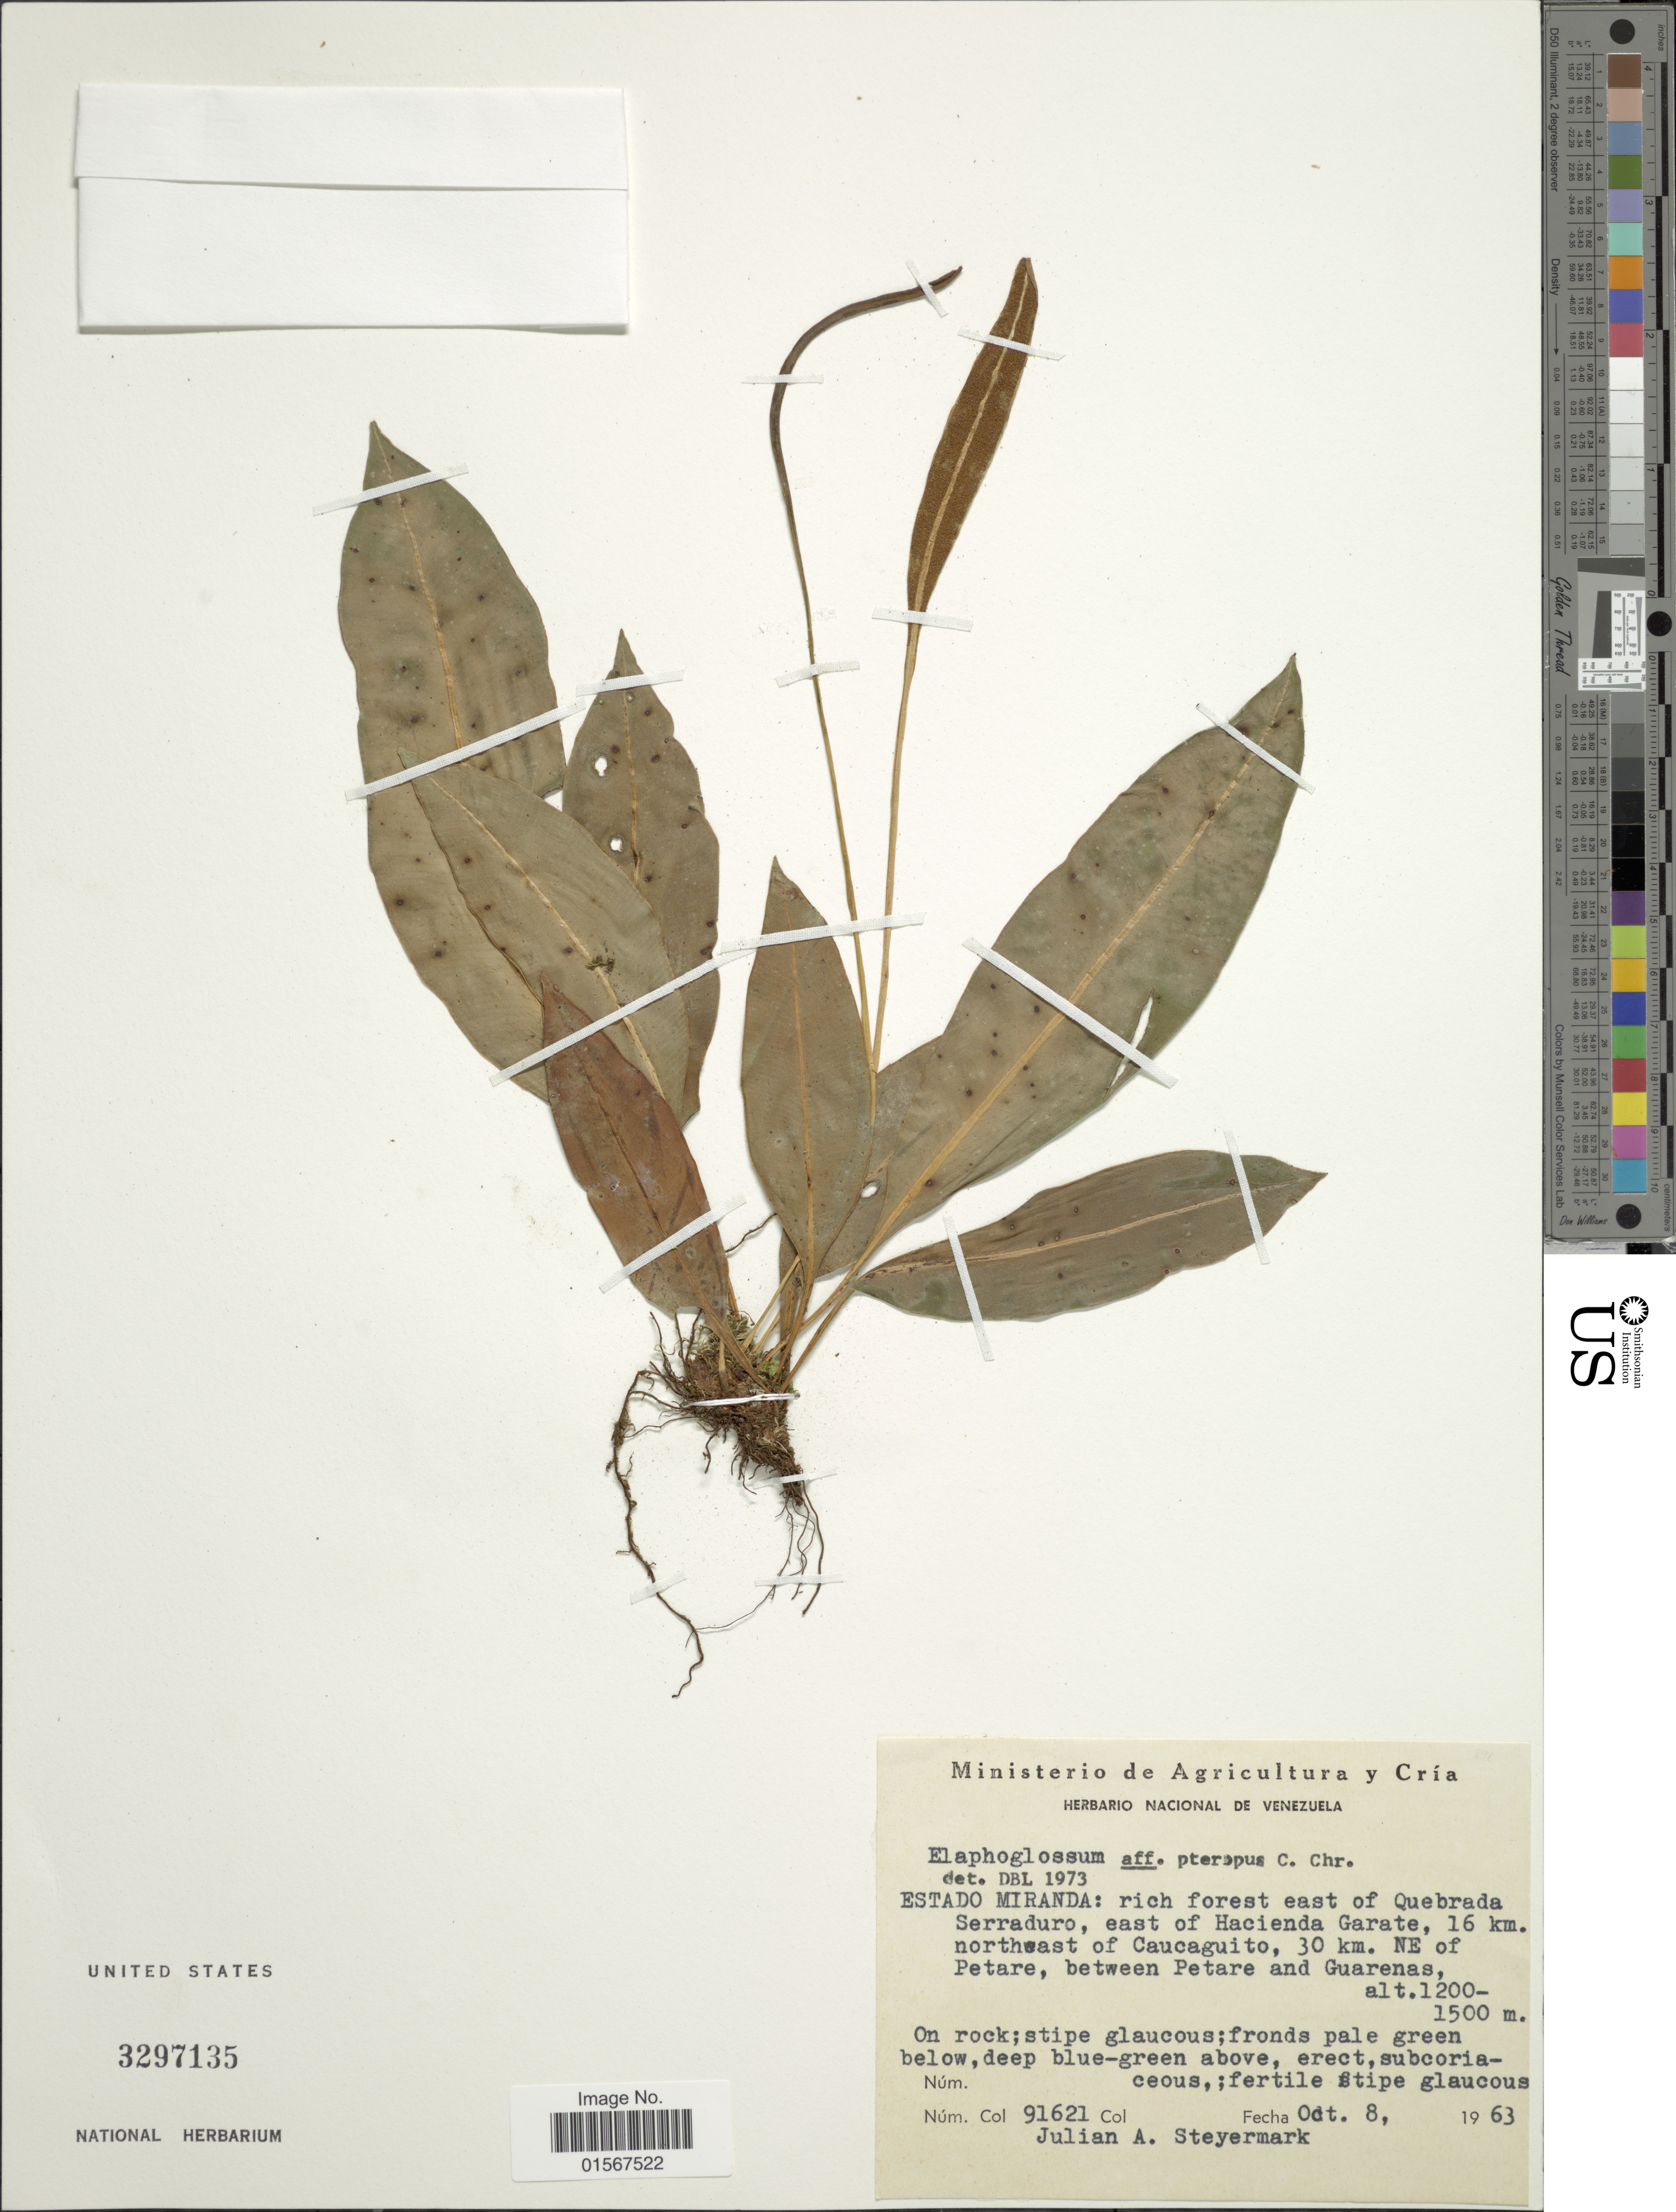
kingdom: Plantae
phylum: Tracheophyta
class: Polypodiopsida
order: Polypodiales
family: Dryopteridaceae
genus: Elaphoglossum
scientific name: Elaphoglossum pteropus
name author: C. Chr.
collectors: J. Steyermark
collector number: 91621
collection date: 1962-10-08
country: Venezuela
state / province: Miranda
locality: Venezuela, Estado Miranda: rich forest east of Quebrada Serraduro, east of Hacienda Garate, 16 km, northeast of Caucaguito, 30 km. NE of Petare, between Petare and Guarenas.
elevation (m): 1200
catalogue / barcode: US 3297135